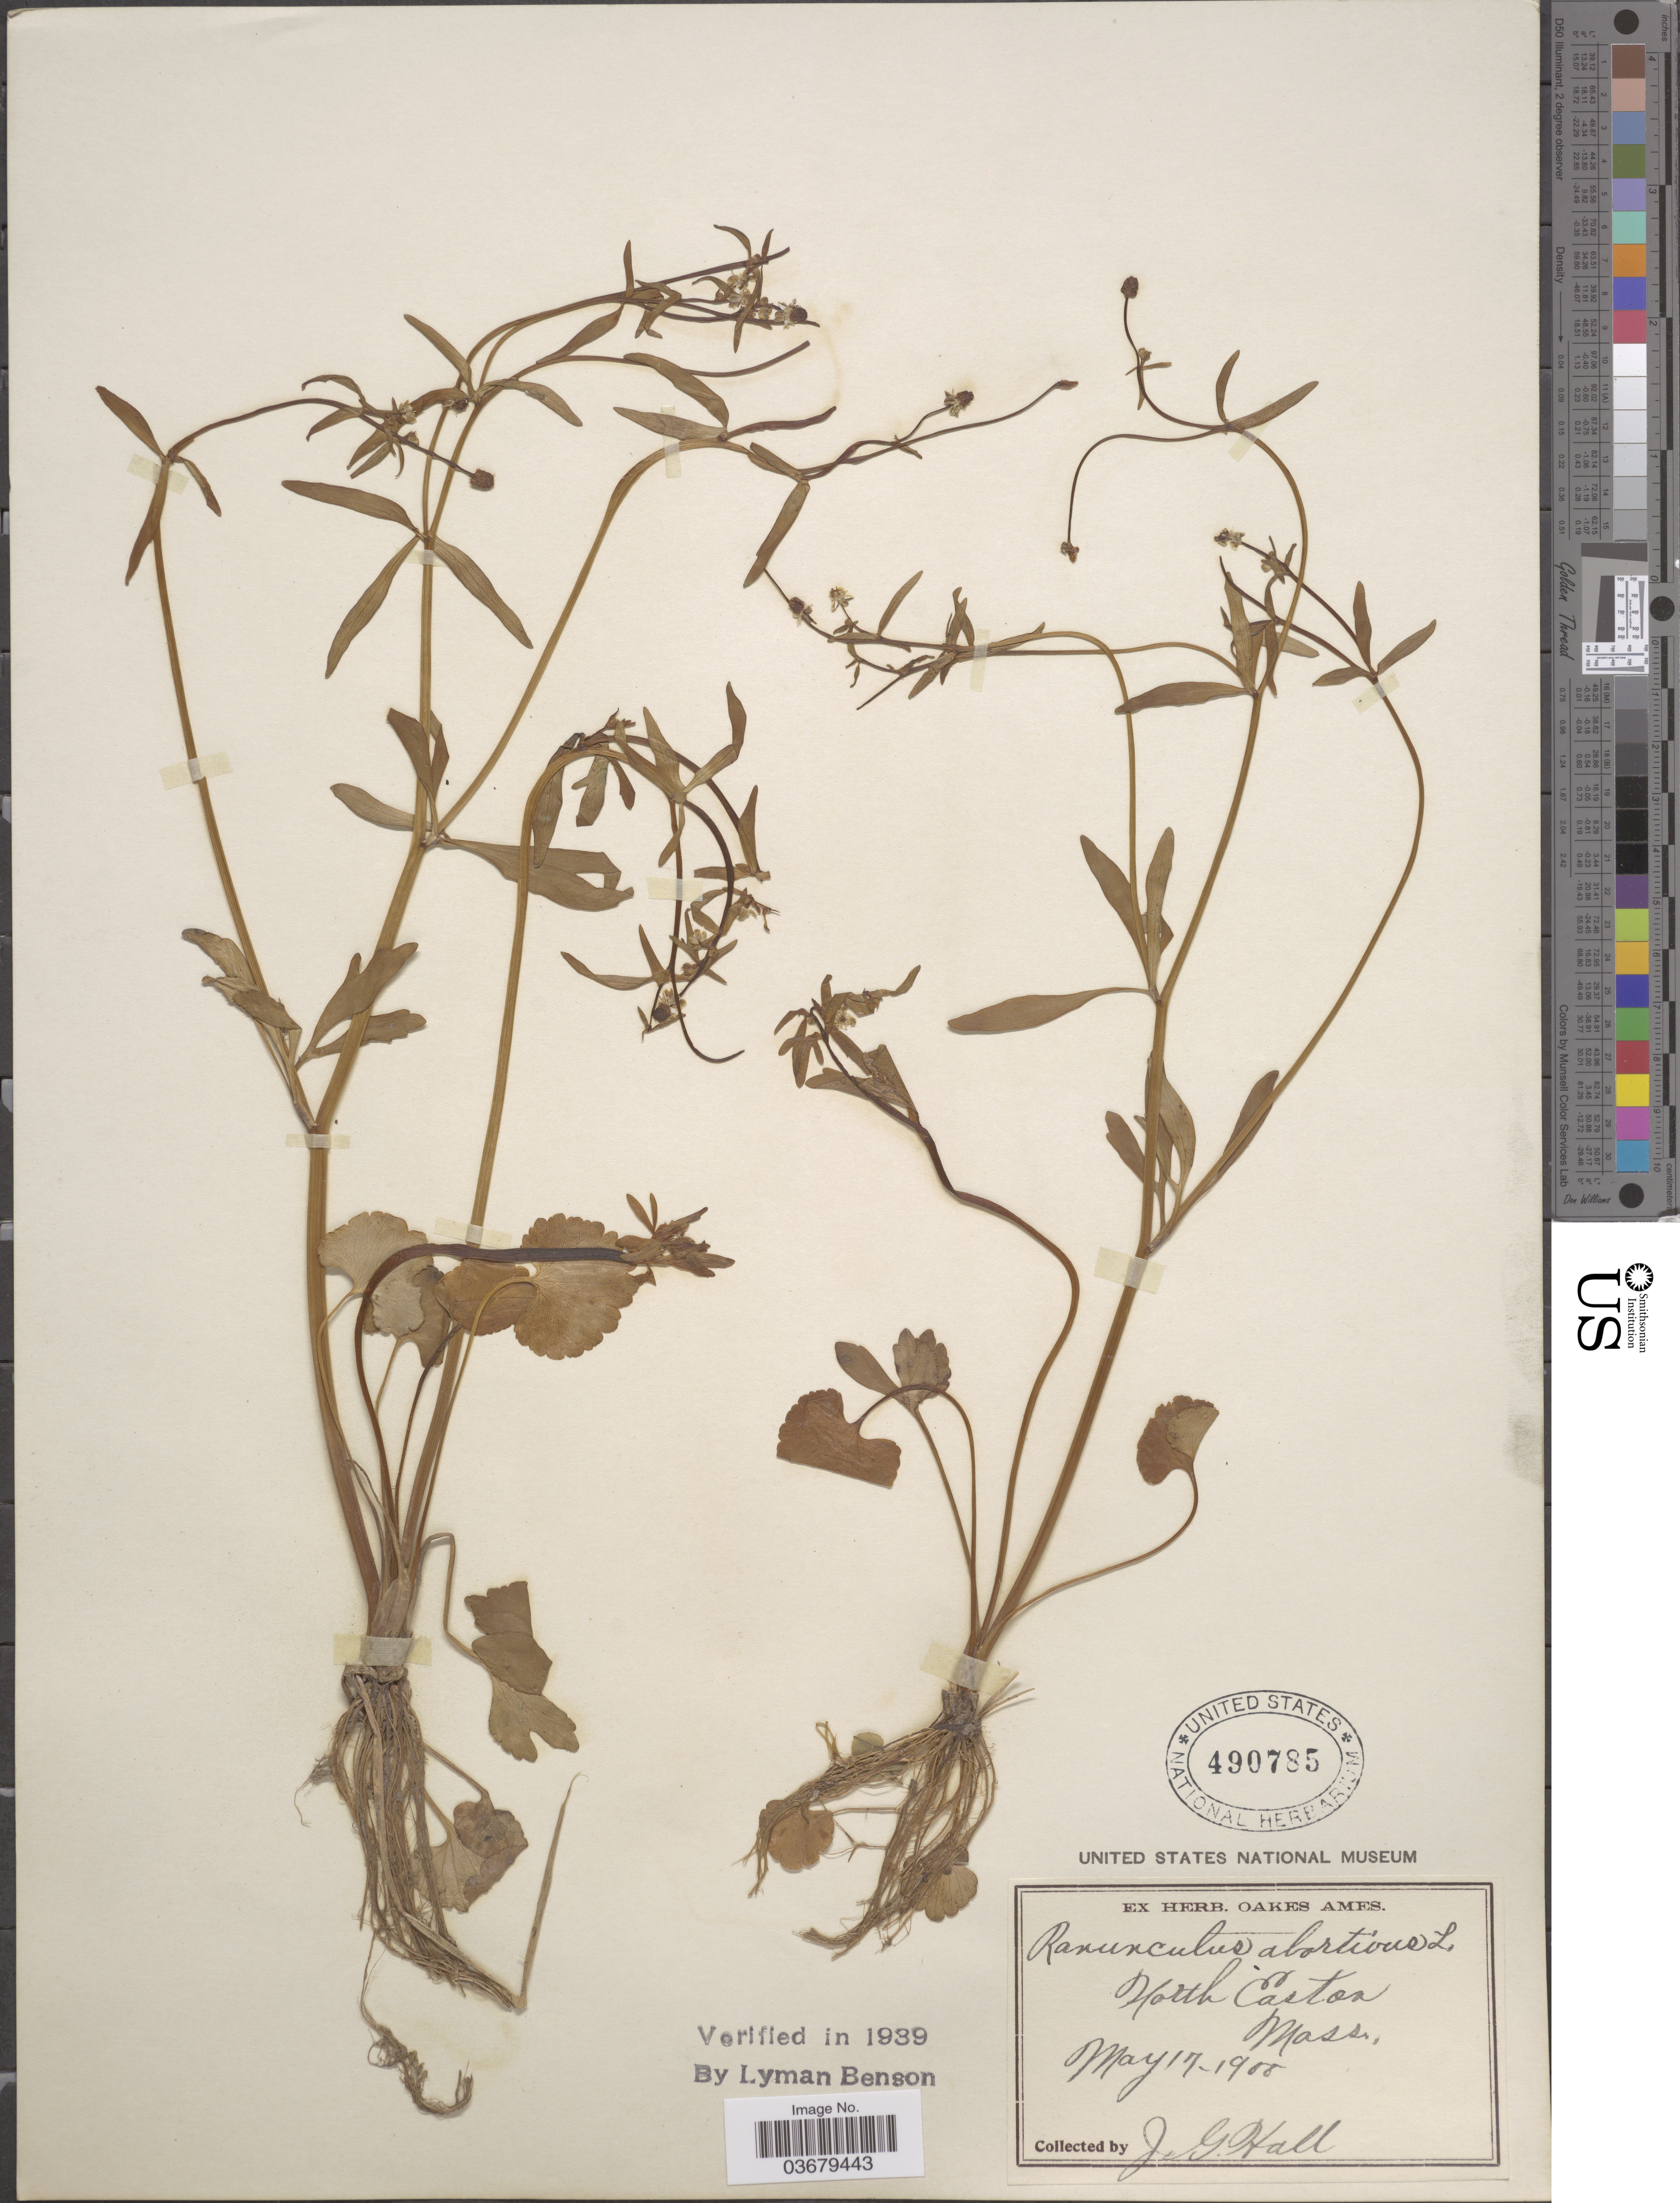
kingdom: Plantae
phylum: Tracheophyta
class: Magnoliopsida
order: Ranunculales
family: Ranunculaceae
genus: Ranunculus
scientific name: Ranunculus abortivus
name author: L.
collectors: J. Hall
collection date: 1900-05-17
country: United States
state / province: Massachusetts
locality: North Easton.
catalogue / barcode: US 490785